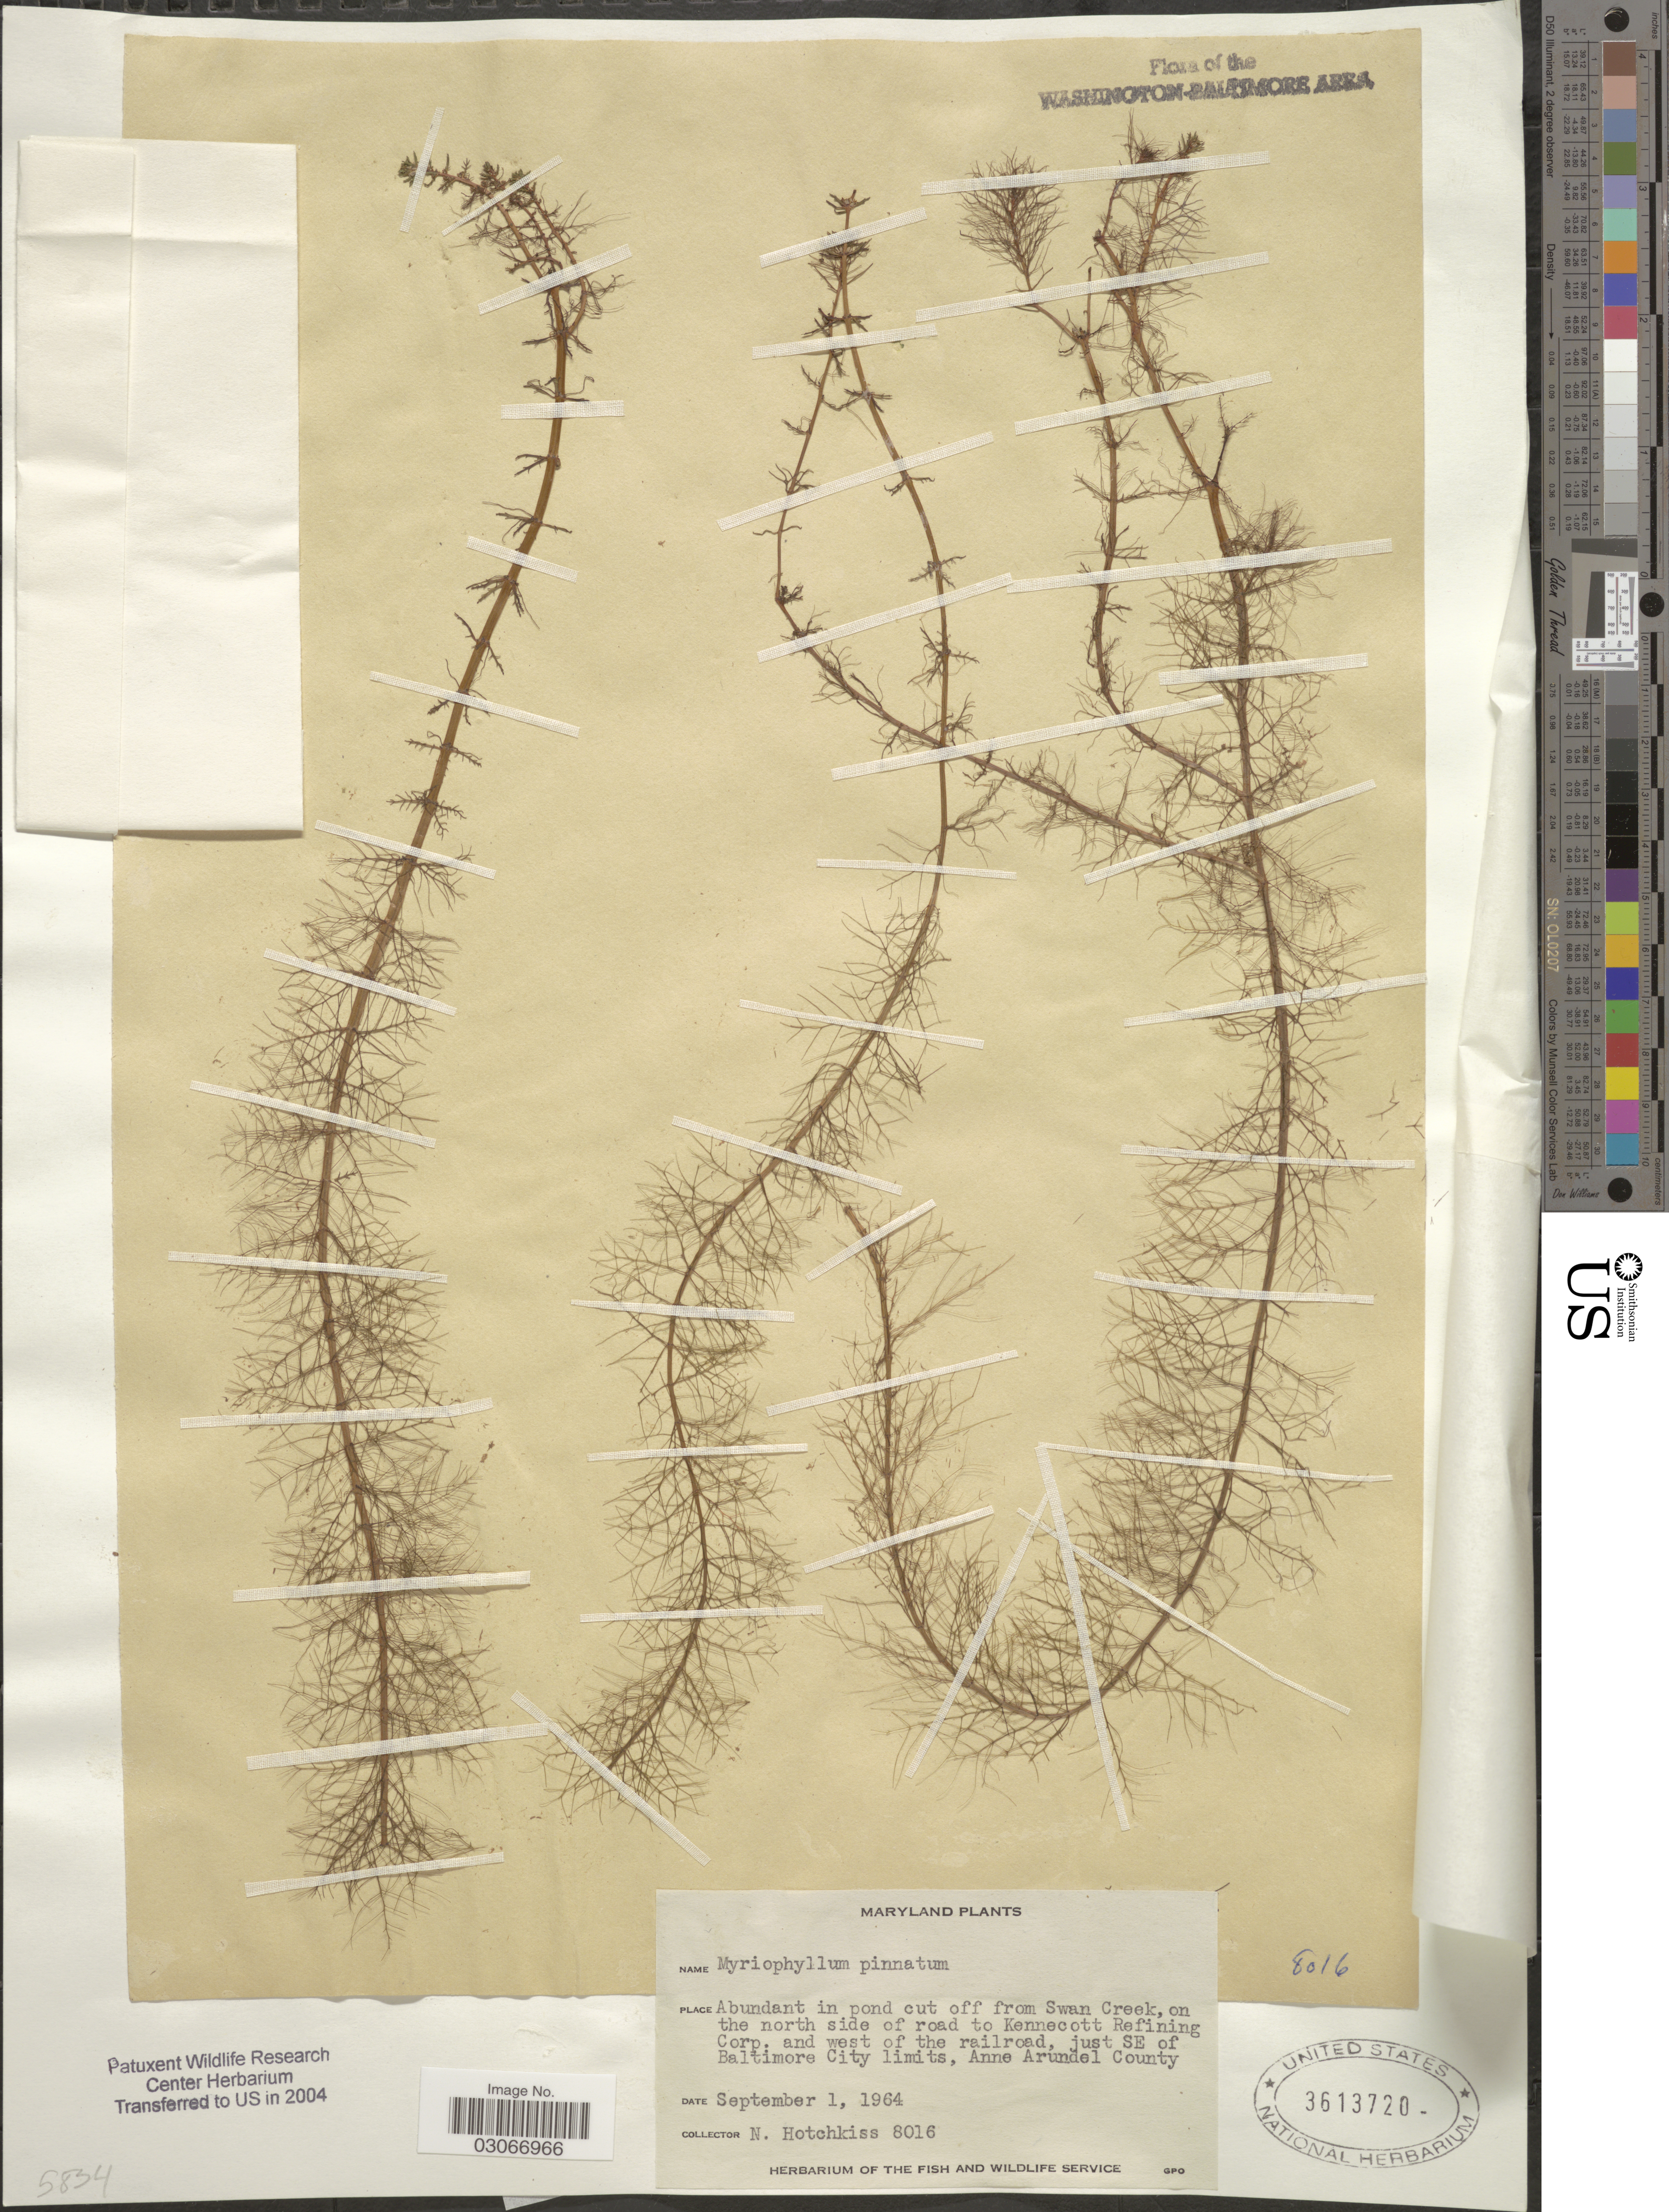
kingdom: Plantae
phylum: Tracheophyta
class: Magnoliopsida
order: Saxifragales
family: Haloragaceae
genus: Myriophyllum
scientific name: Myriophyllum pinnatum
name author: (Walter) Britton, Stearns & Poggenb.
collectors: N. Hotchkiss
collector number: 8016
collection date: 1964-09-01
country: United States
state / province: Maryland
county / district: Anne Arundel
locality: Abundant in pond cut off from Swan Creek, on the north side of road to Kennecott Refining Corp. and west of the railroad, just SE of Baltimore City limits, Anne Arundel County.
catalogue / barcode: US 3613720